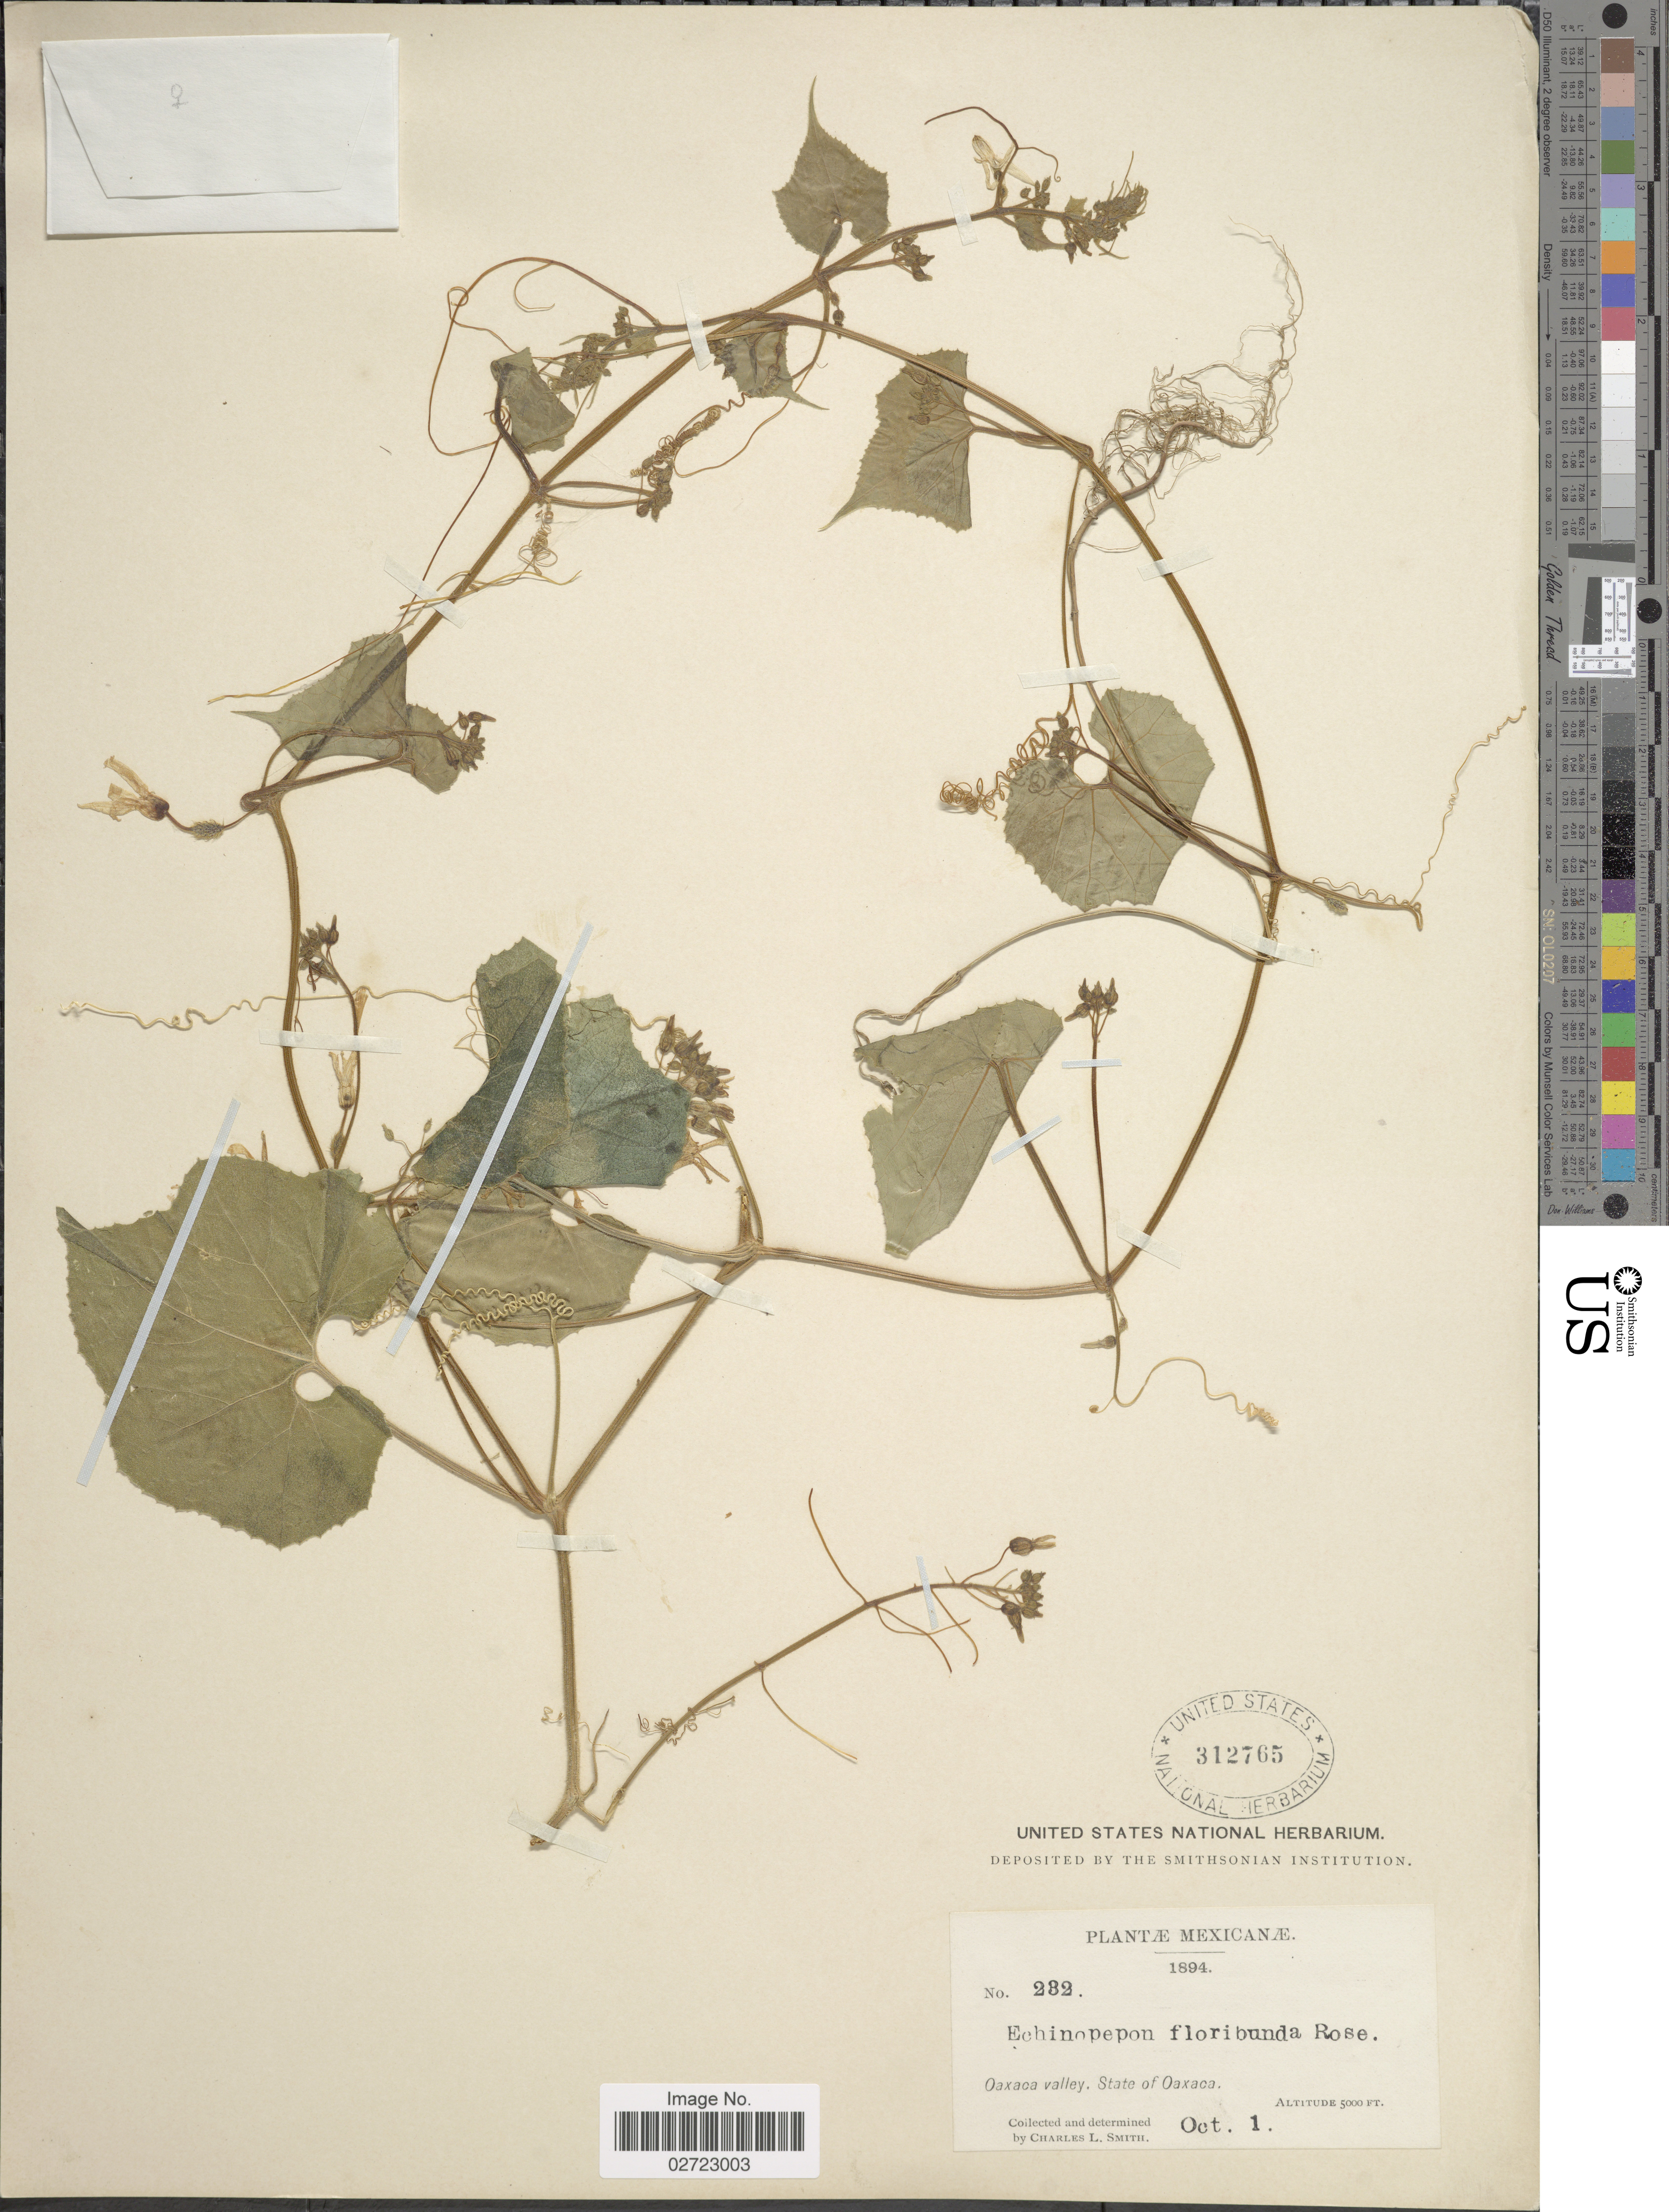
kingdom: Plantae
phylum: Tracheophyta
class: Magnoliopsida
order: Cucurbitales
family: Cucurbitaceae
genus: Echinopepon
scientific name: Echinopepon floribundus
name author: (Cogn.) Rose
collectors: C. L. Smith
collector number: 232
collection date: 1894-10-01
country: Mexico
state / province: Oaxaca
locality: Oaxaca Valley.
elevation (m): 1524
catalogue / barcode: US 312765